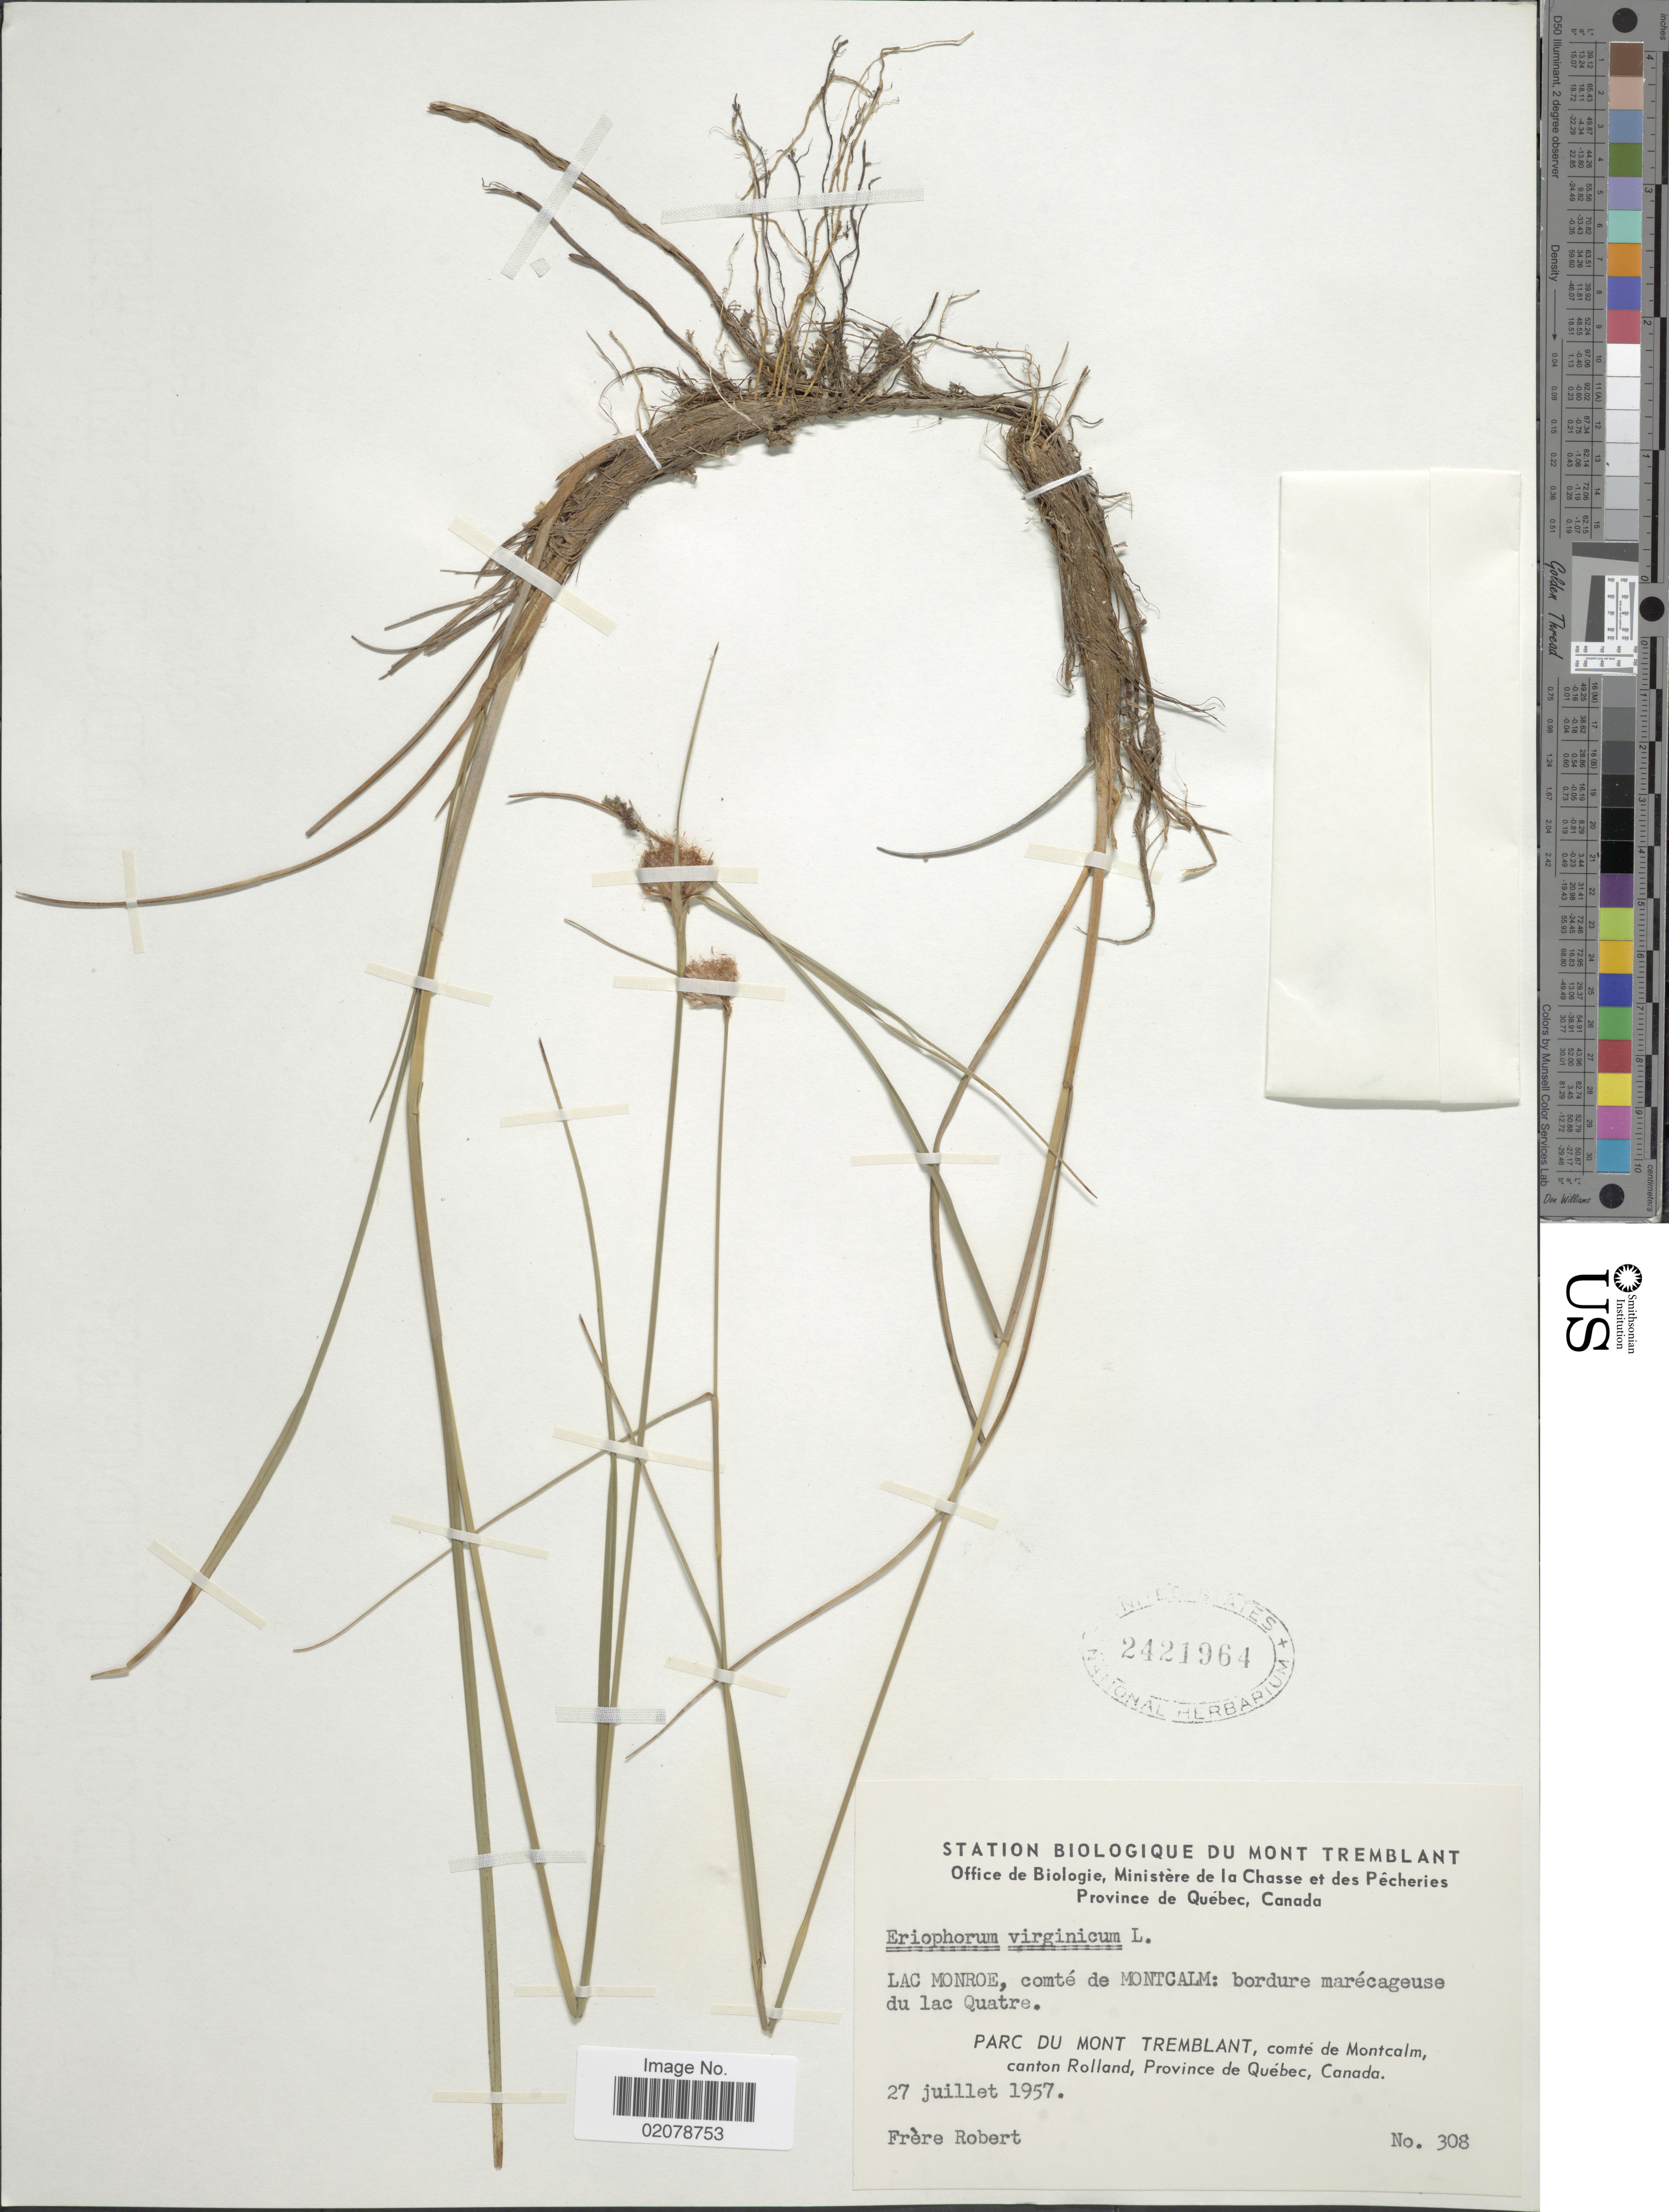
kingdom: Plantae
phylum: Tracheophyta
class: Liliopsida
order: Poales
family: Cyperaceae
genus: Eriophorum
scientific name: Eriophorum virginicum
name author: L.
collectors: Robert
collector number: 308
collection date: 1957-07-27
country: Canada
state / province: Quebec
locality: Lac Monroe, comté de Montcalm: lac Quatre. Parc du Mont Tremblant, comté de Montcalm, canton Rolland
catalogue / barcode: US 2421964